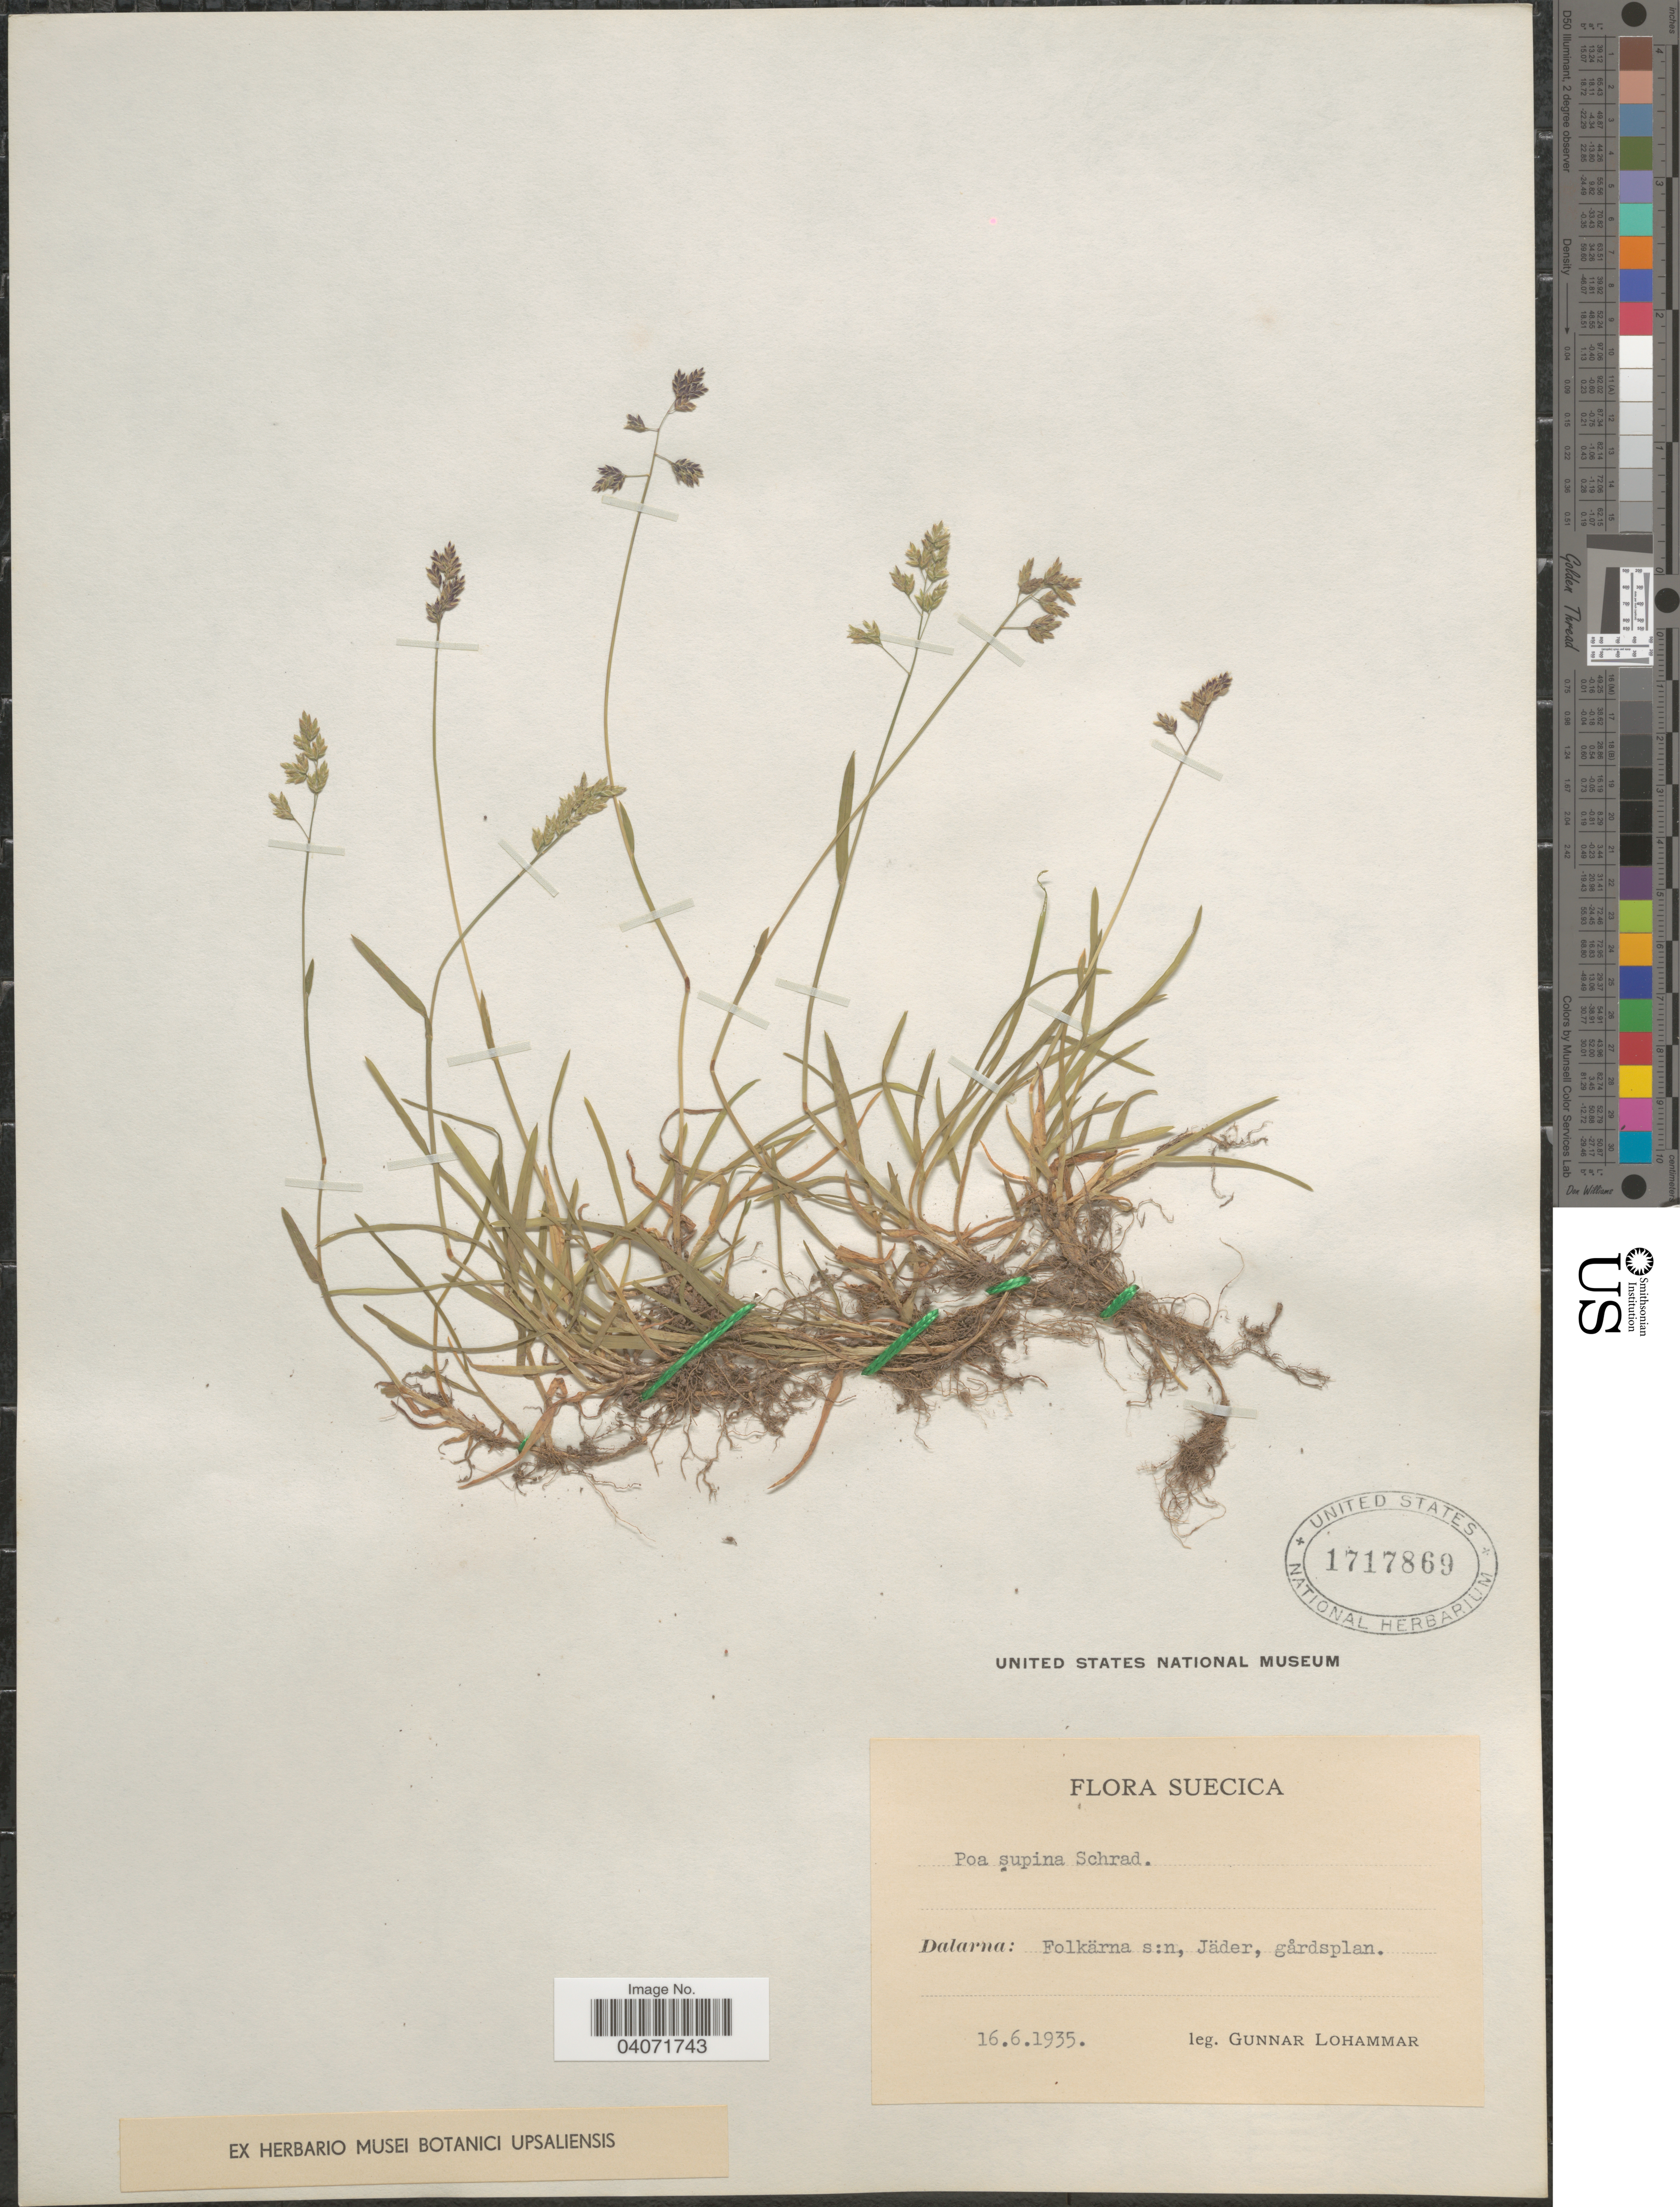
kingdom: Plantae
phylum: Tracheophyta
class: Liliopsida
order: Poales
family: Poaceae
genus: Poa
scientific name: Poa supina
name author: Schrad.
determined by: Soreng, Robert J., Research Associate (BOT), Smithsonian Institution - National Museum of Natural History (UNITED STATES)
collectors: G. Lohammar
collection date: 1935-06-16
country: Sweden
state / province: Dalarna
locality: Suecica. Folkärna s:n, Jäder, gårdsplan.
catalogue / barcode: US 1717869